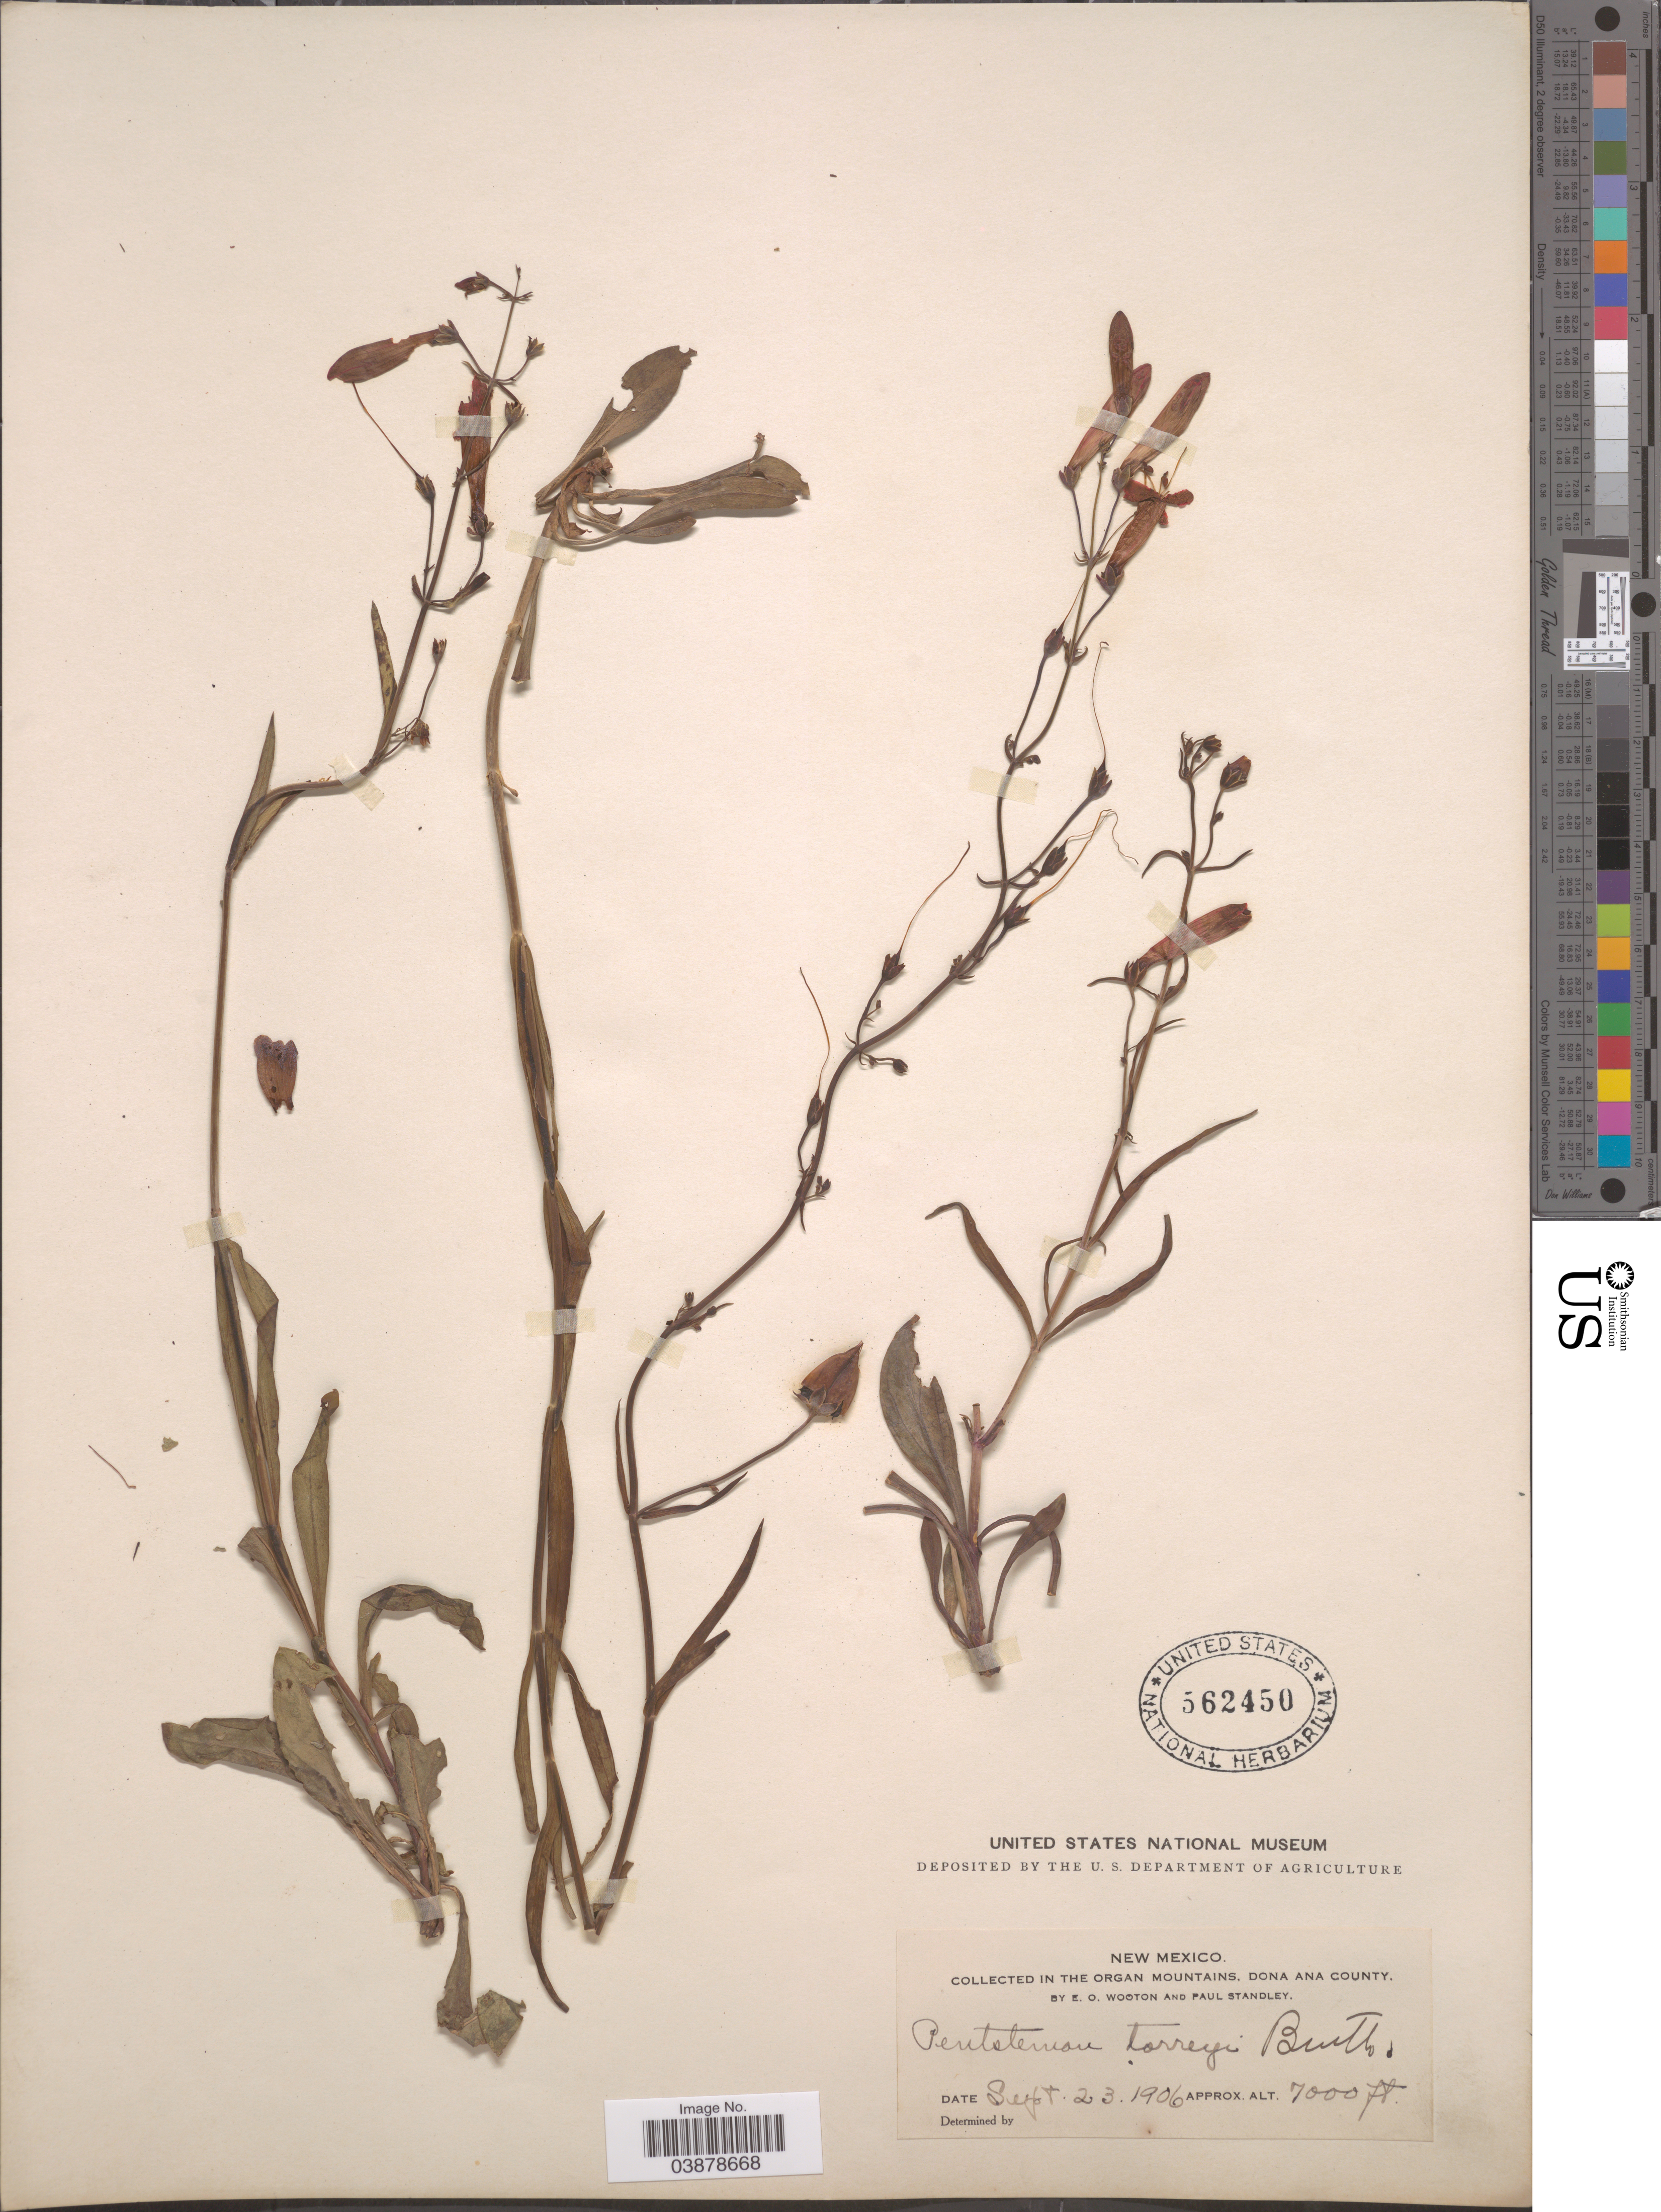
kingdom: Plantae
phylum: Tracheophyta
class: Magnoliopsida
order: Lamiales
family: Plantaginaceae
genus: Penstemon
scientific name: Penstemon torreyi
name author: Benth.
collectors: E. O. Wooton & P. C. Standley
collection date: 1906-09-23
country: United States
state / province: New Mexico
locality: In the Organ Mountains, Dona Ana County.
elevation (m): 2134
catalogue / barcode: US 562450